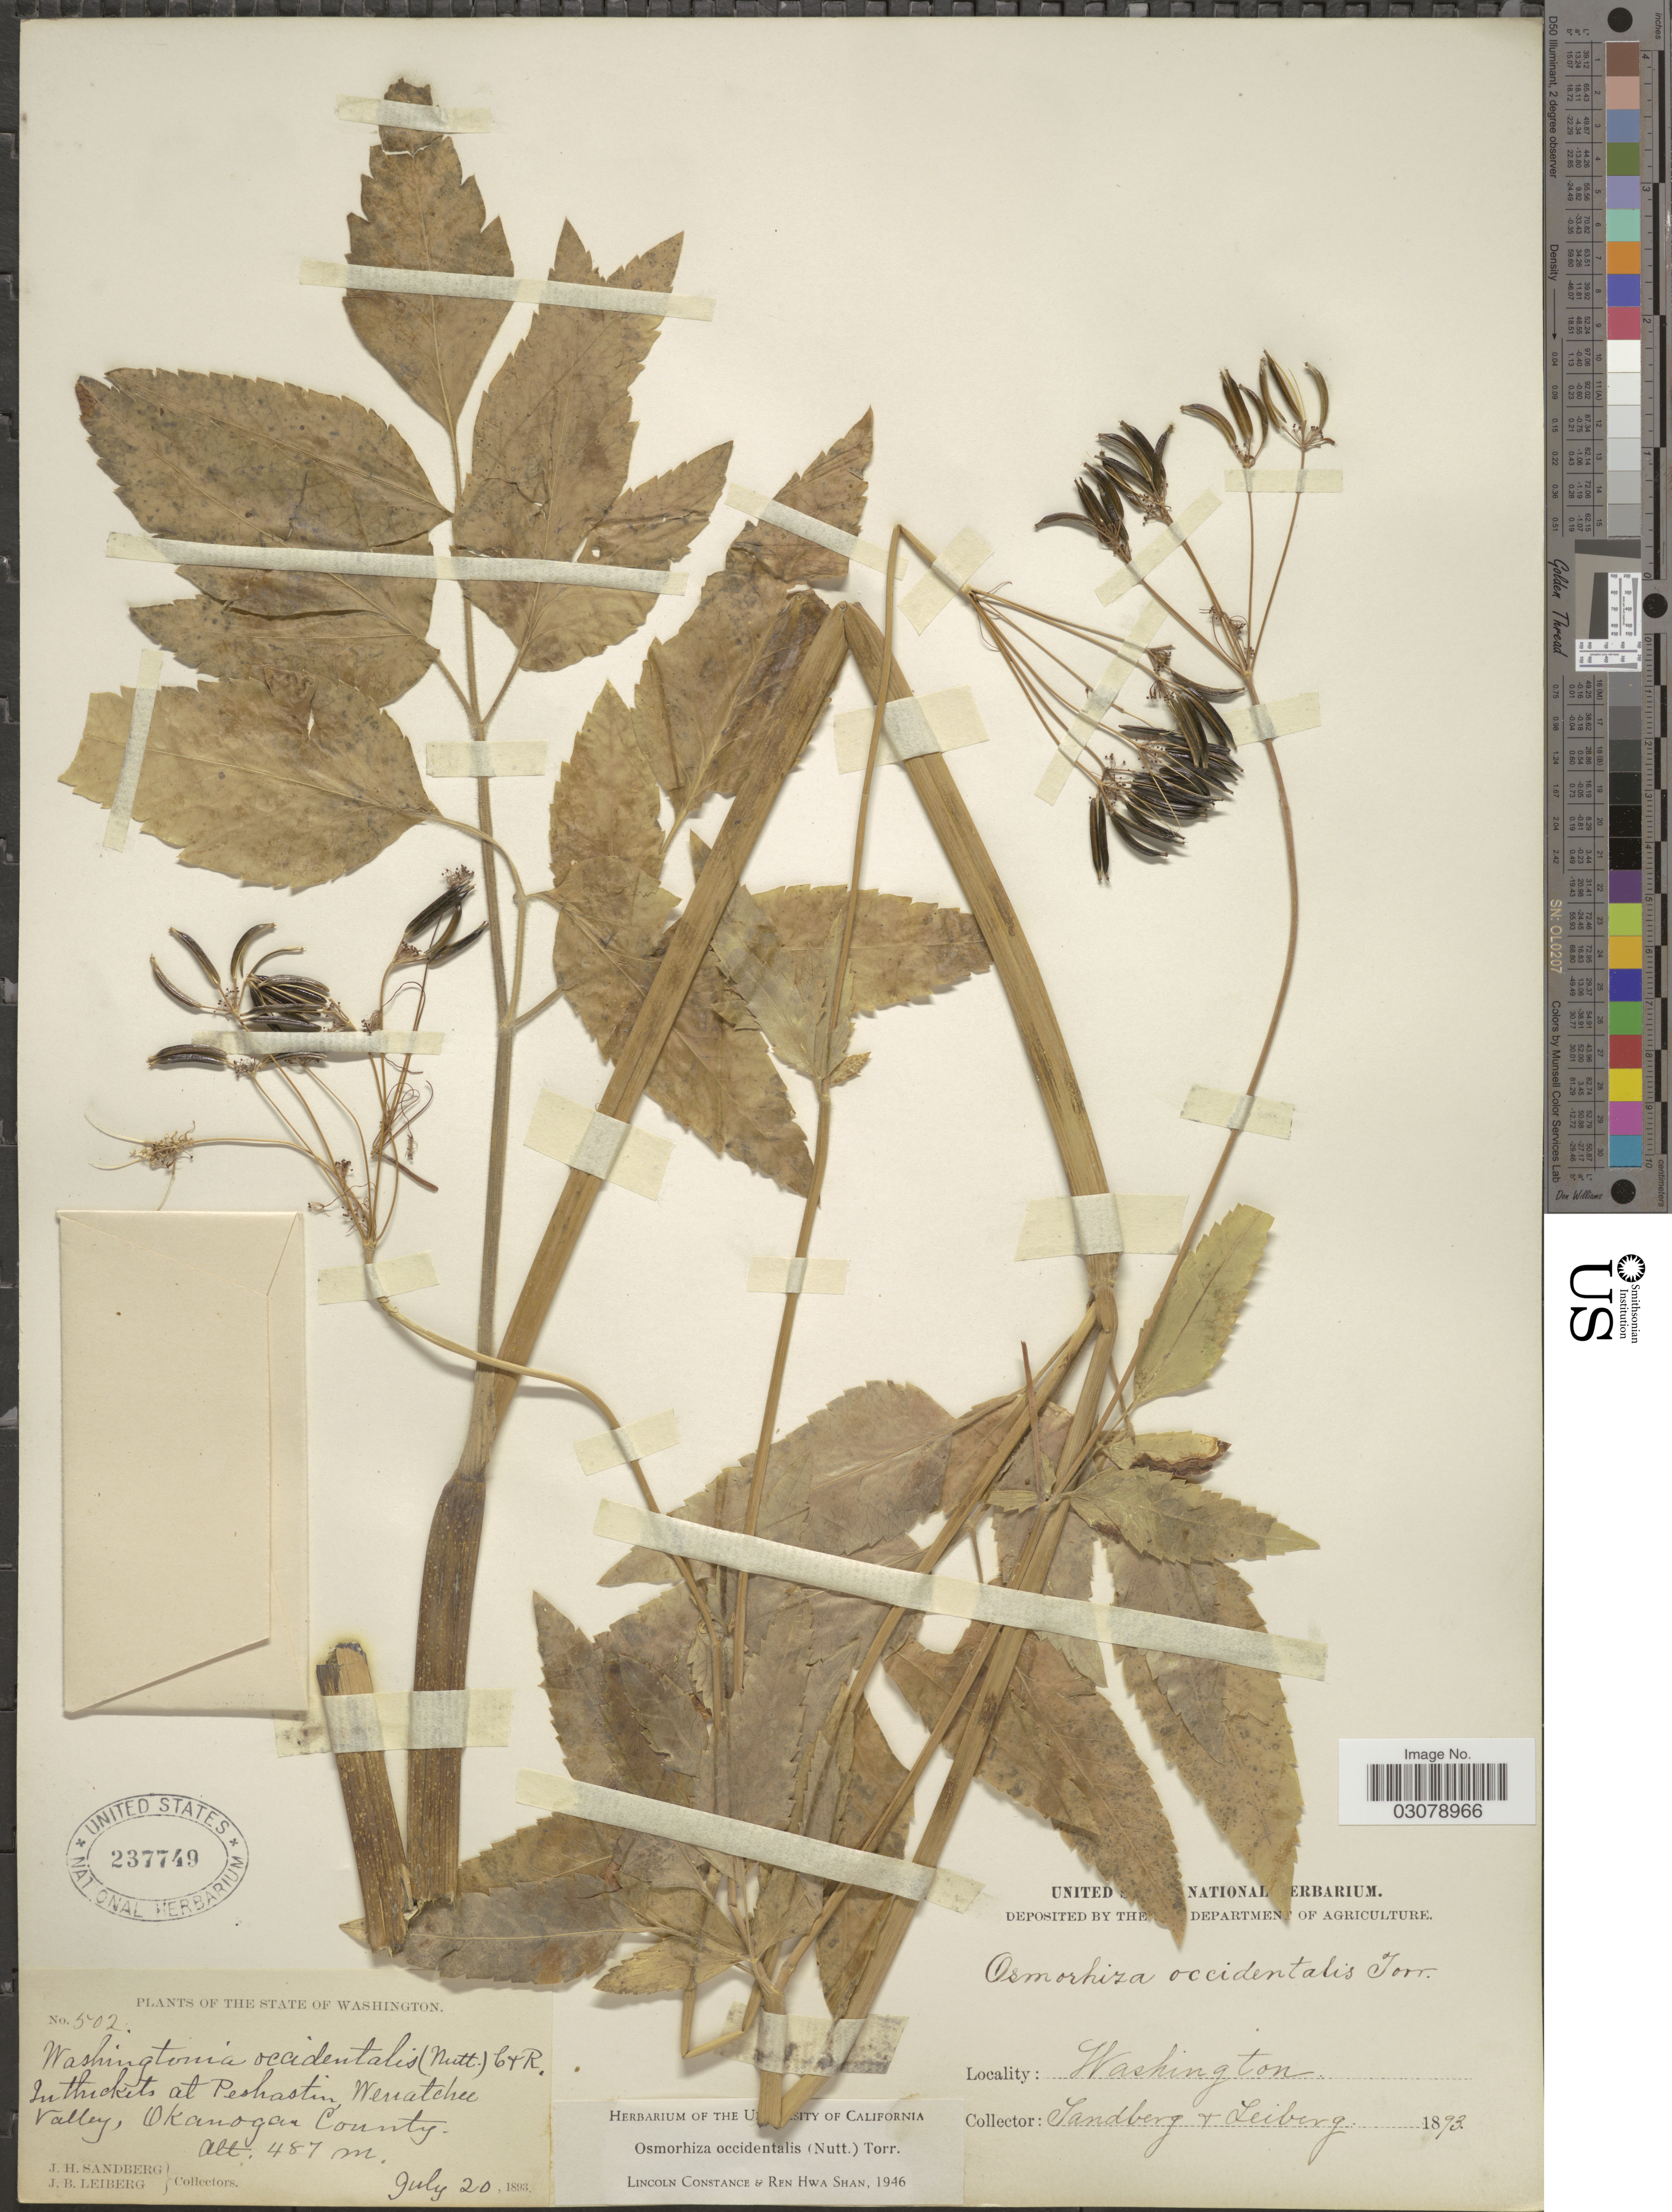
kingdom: Plantae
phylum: Tracheophyta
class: Magnoliopsida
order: Apiales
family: Apiaceae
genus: Osmorhiza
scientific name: Osmorhiza occidentalis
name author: (Nutt.) Torr.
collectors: J. H. Sandberg & J. B. Leiberg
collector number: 502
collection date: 1893-07-20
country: United States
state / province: Washington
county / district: Okanogan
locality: In thickets at Peshastin, Wenatchee Valley, Okanogan County.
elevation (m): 487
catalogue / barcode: US 237749